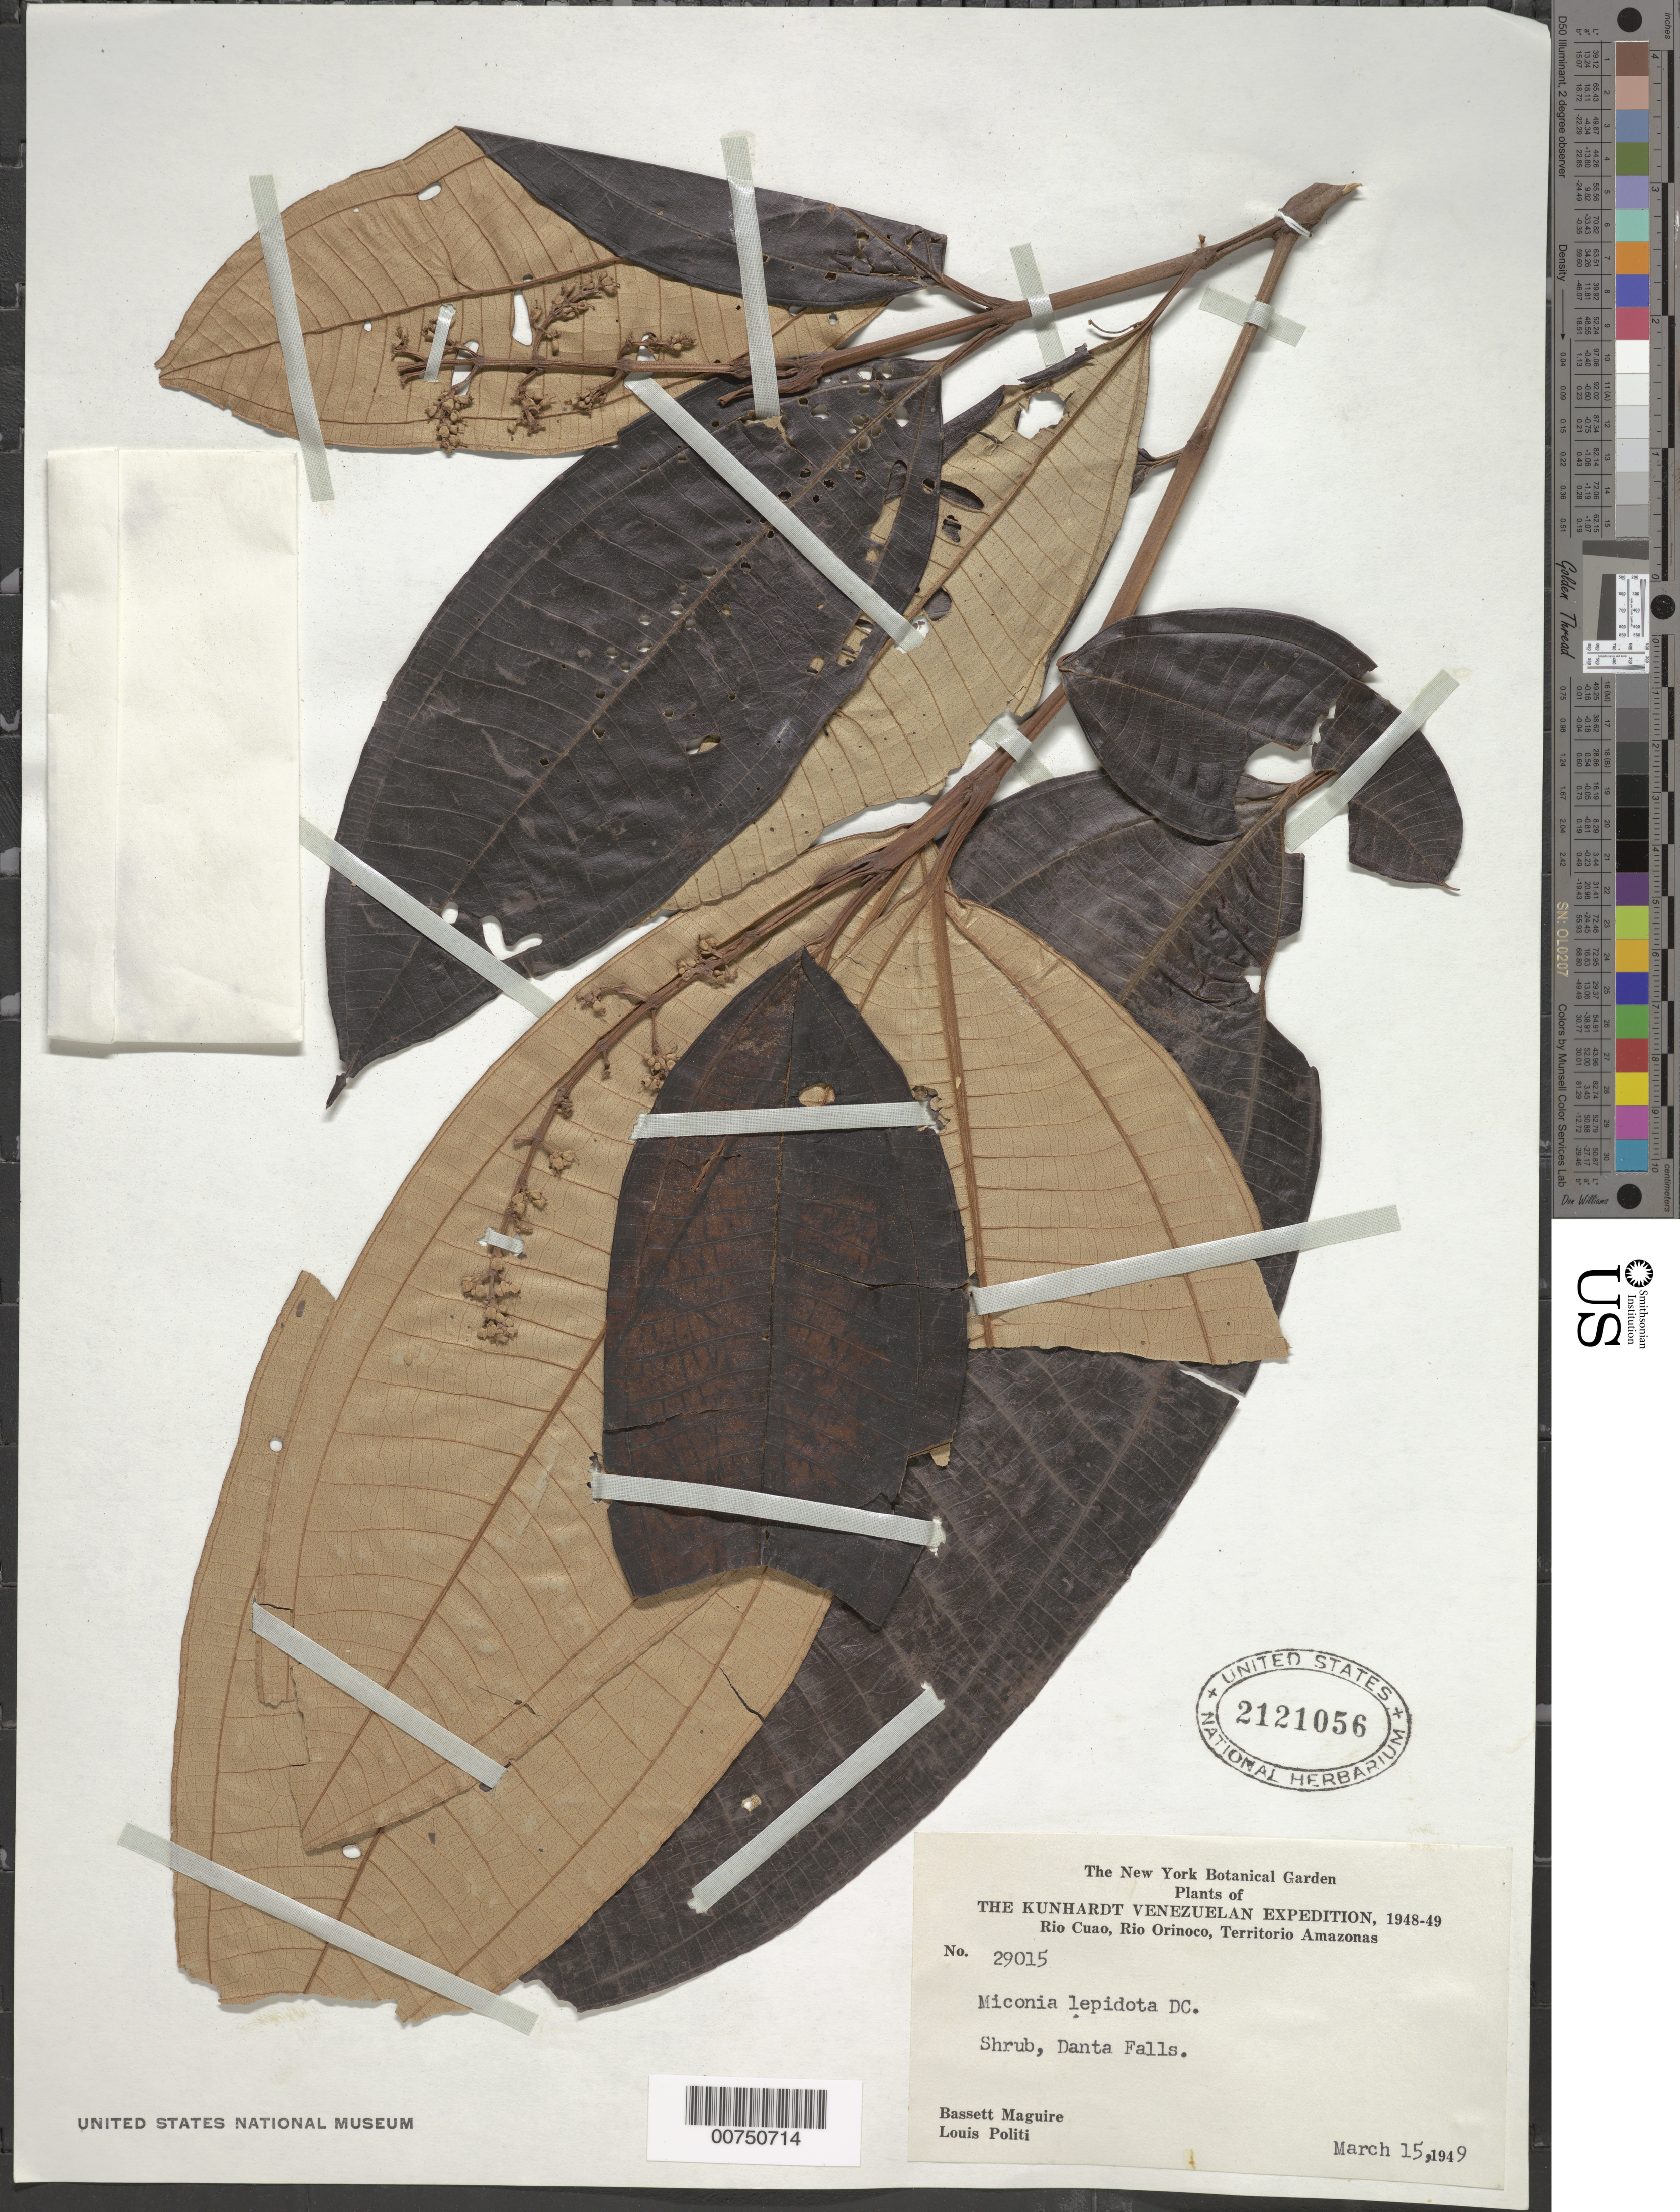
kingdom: Plantae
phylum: Tracheophyta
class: Magnoliopsida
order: Myrtales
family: Melastomataceae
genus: Miconia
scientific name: Miconia lepidota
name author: Schrank & Mart. ex DC.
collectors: B. Maguire & L. Politi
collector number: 29015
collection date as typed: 15-Mar-49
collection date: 1949-03-15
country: Venezuela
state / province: Amazonas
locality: Cerro Sipapo (Paráque), Río Cuao, Danta (Tapir) Falls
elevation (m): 142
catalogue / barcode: US 2121056